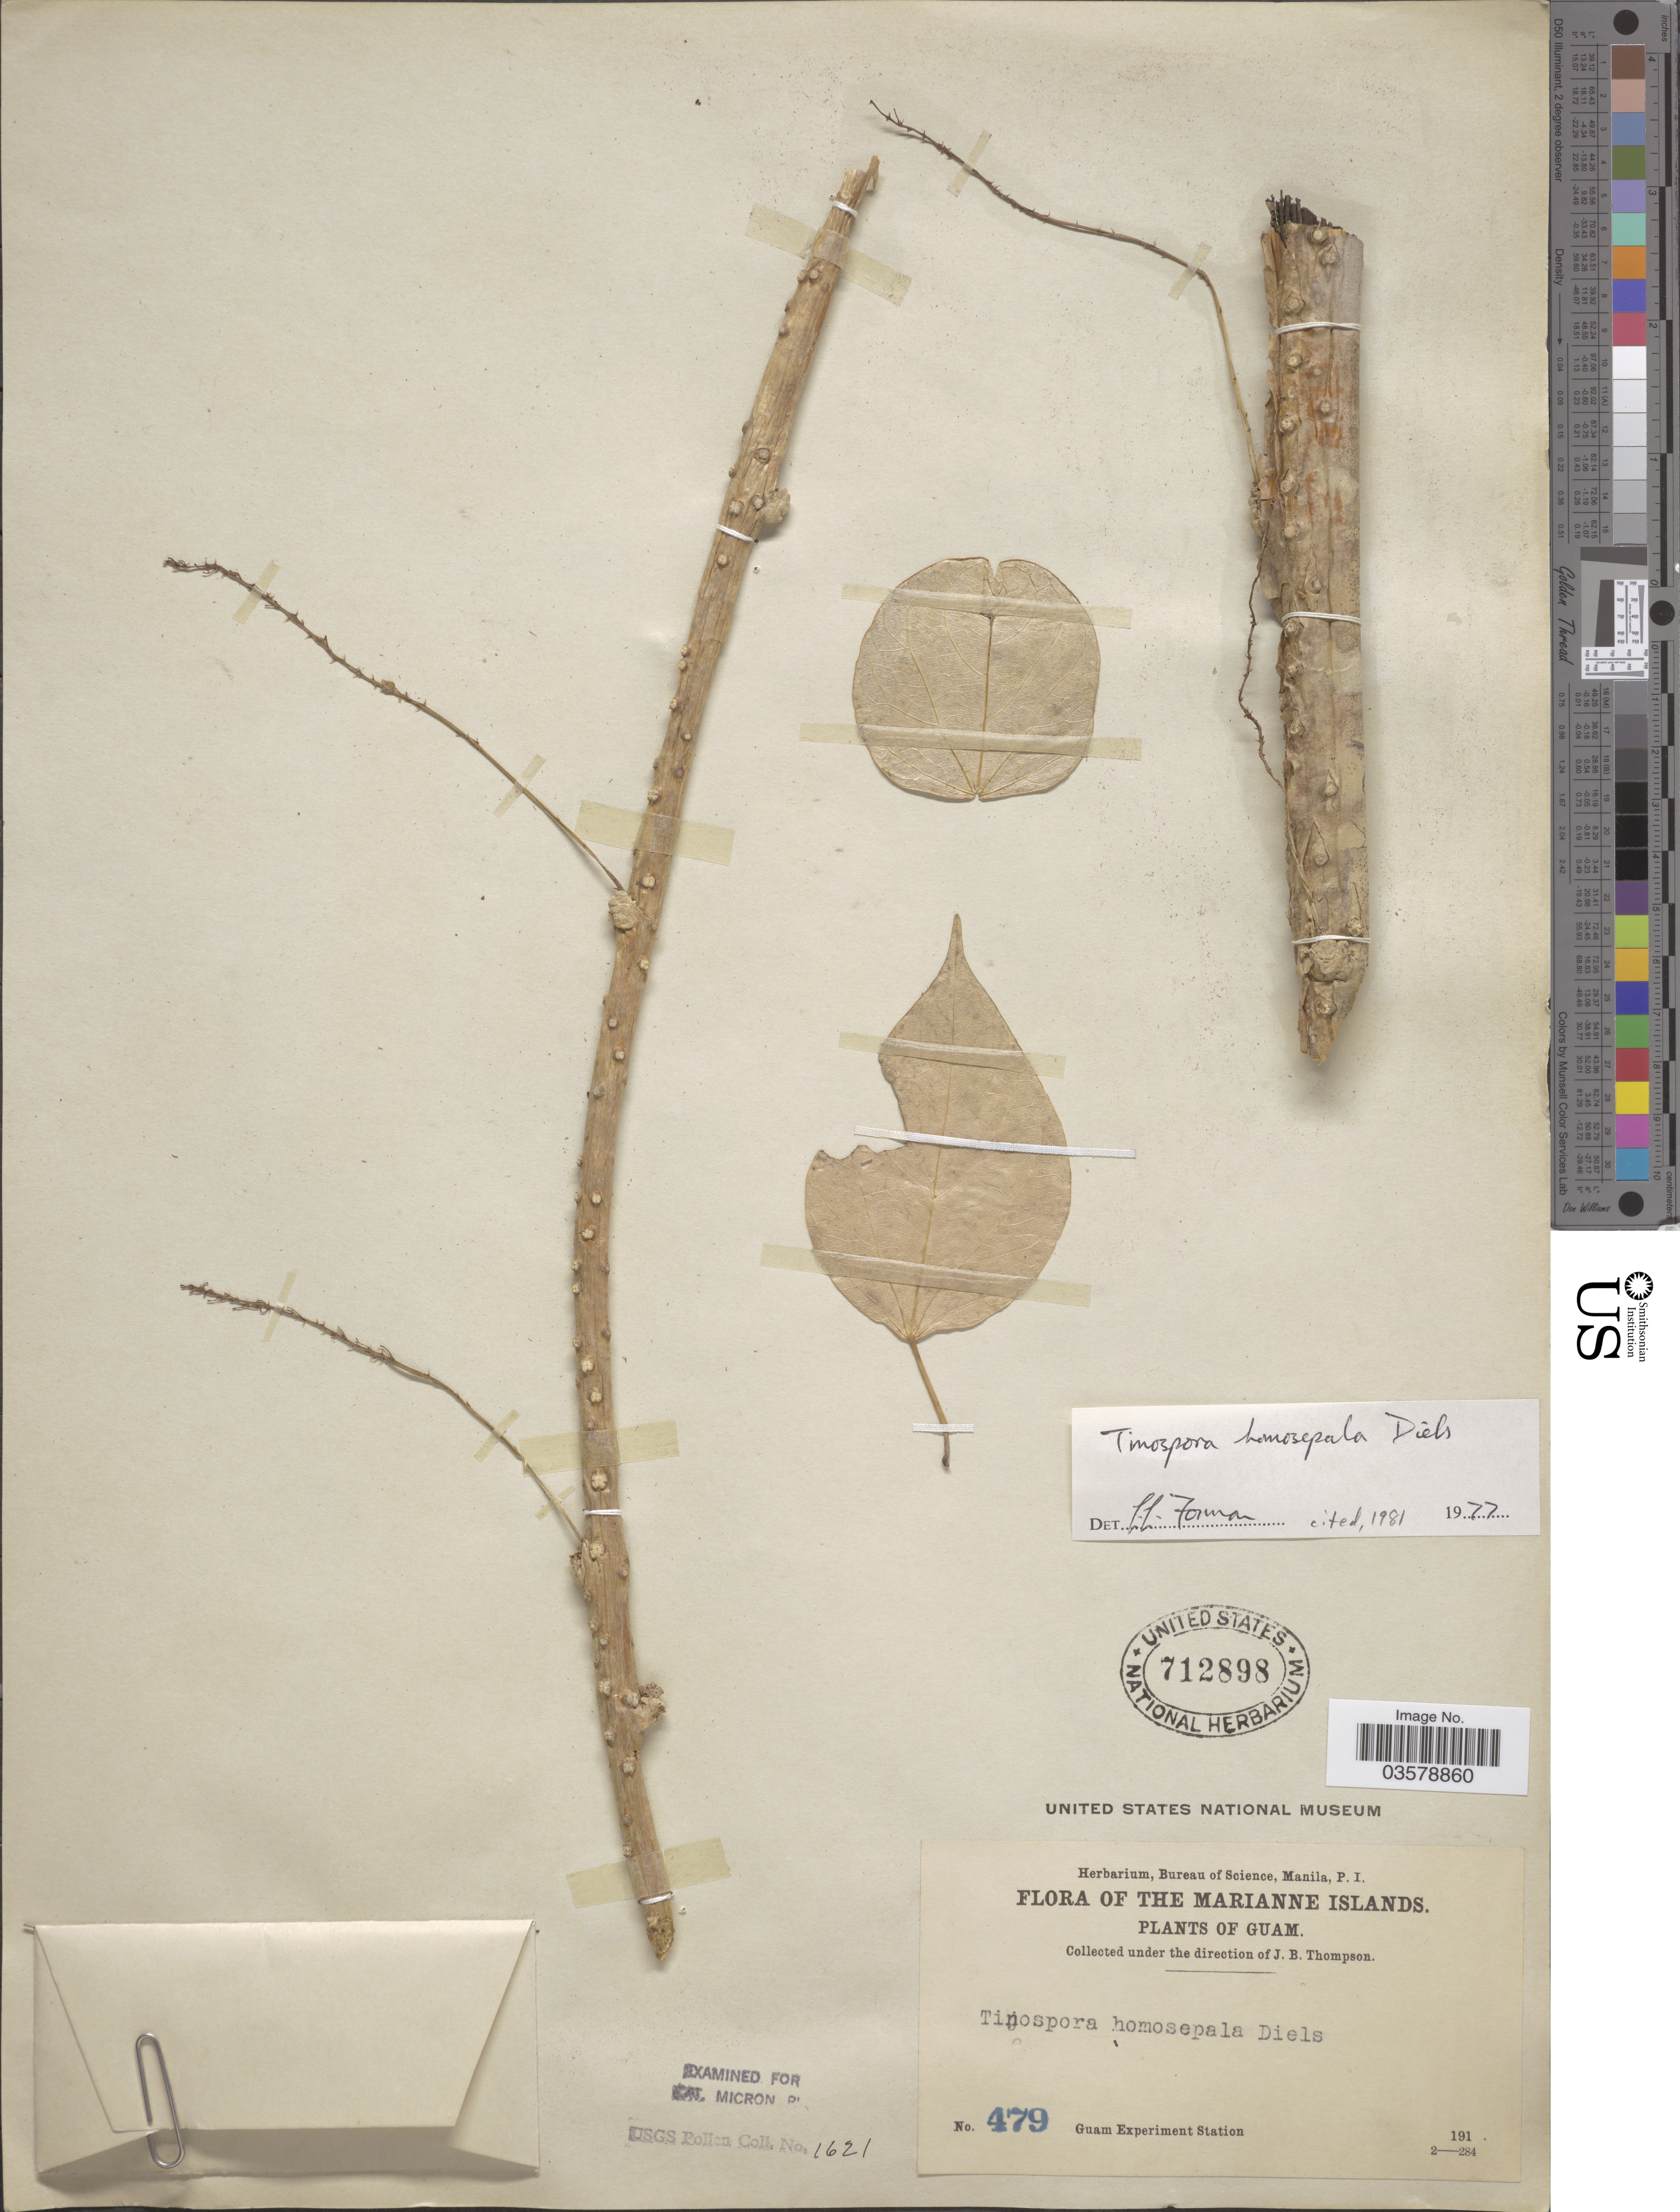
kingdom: Plantae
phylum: Tracheophyta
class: Magnoliopsida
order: Ranunculales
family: Menispermaceae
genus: Tinospora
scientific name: Tinospora homosepala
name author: Diels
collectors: J. B. Thompson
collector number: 479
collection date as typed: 191?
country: Guam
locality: The Marianne Islands. Guam Experiment Station.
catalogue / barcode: US 712898